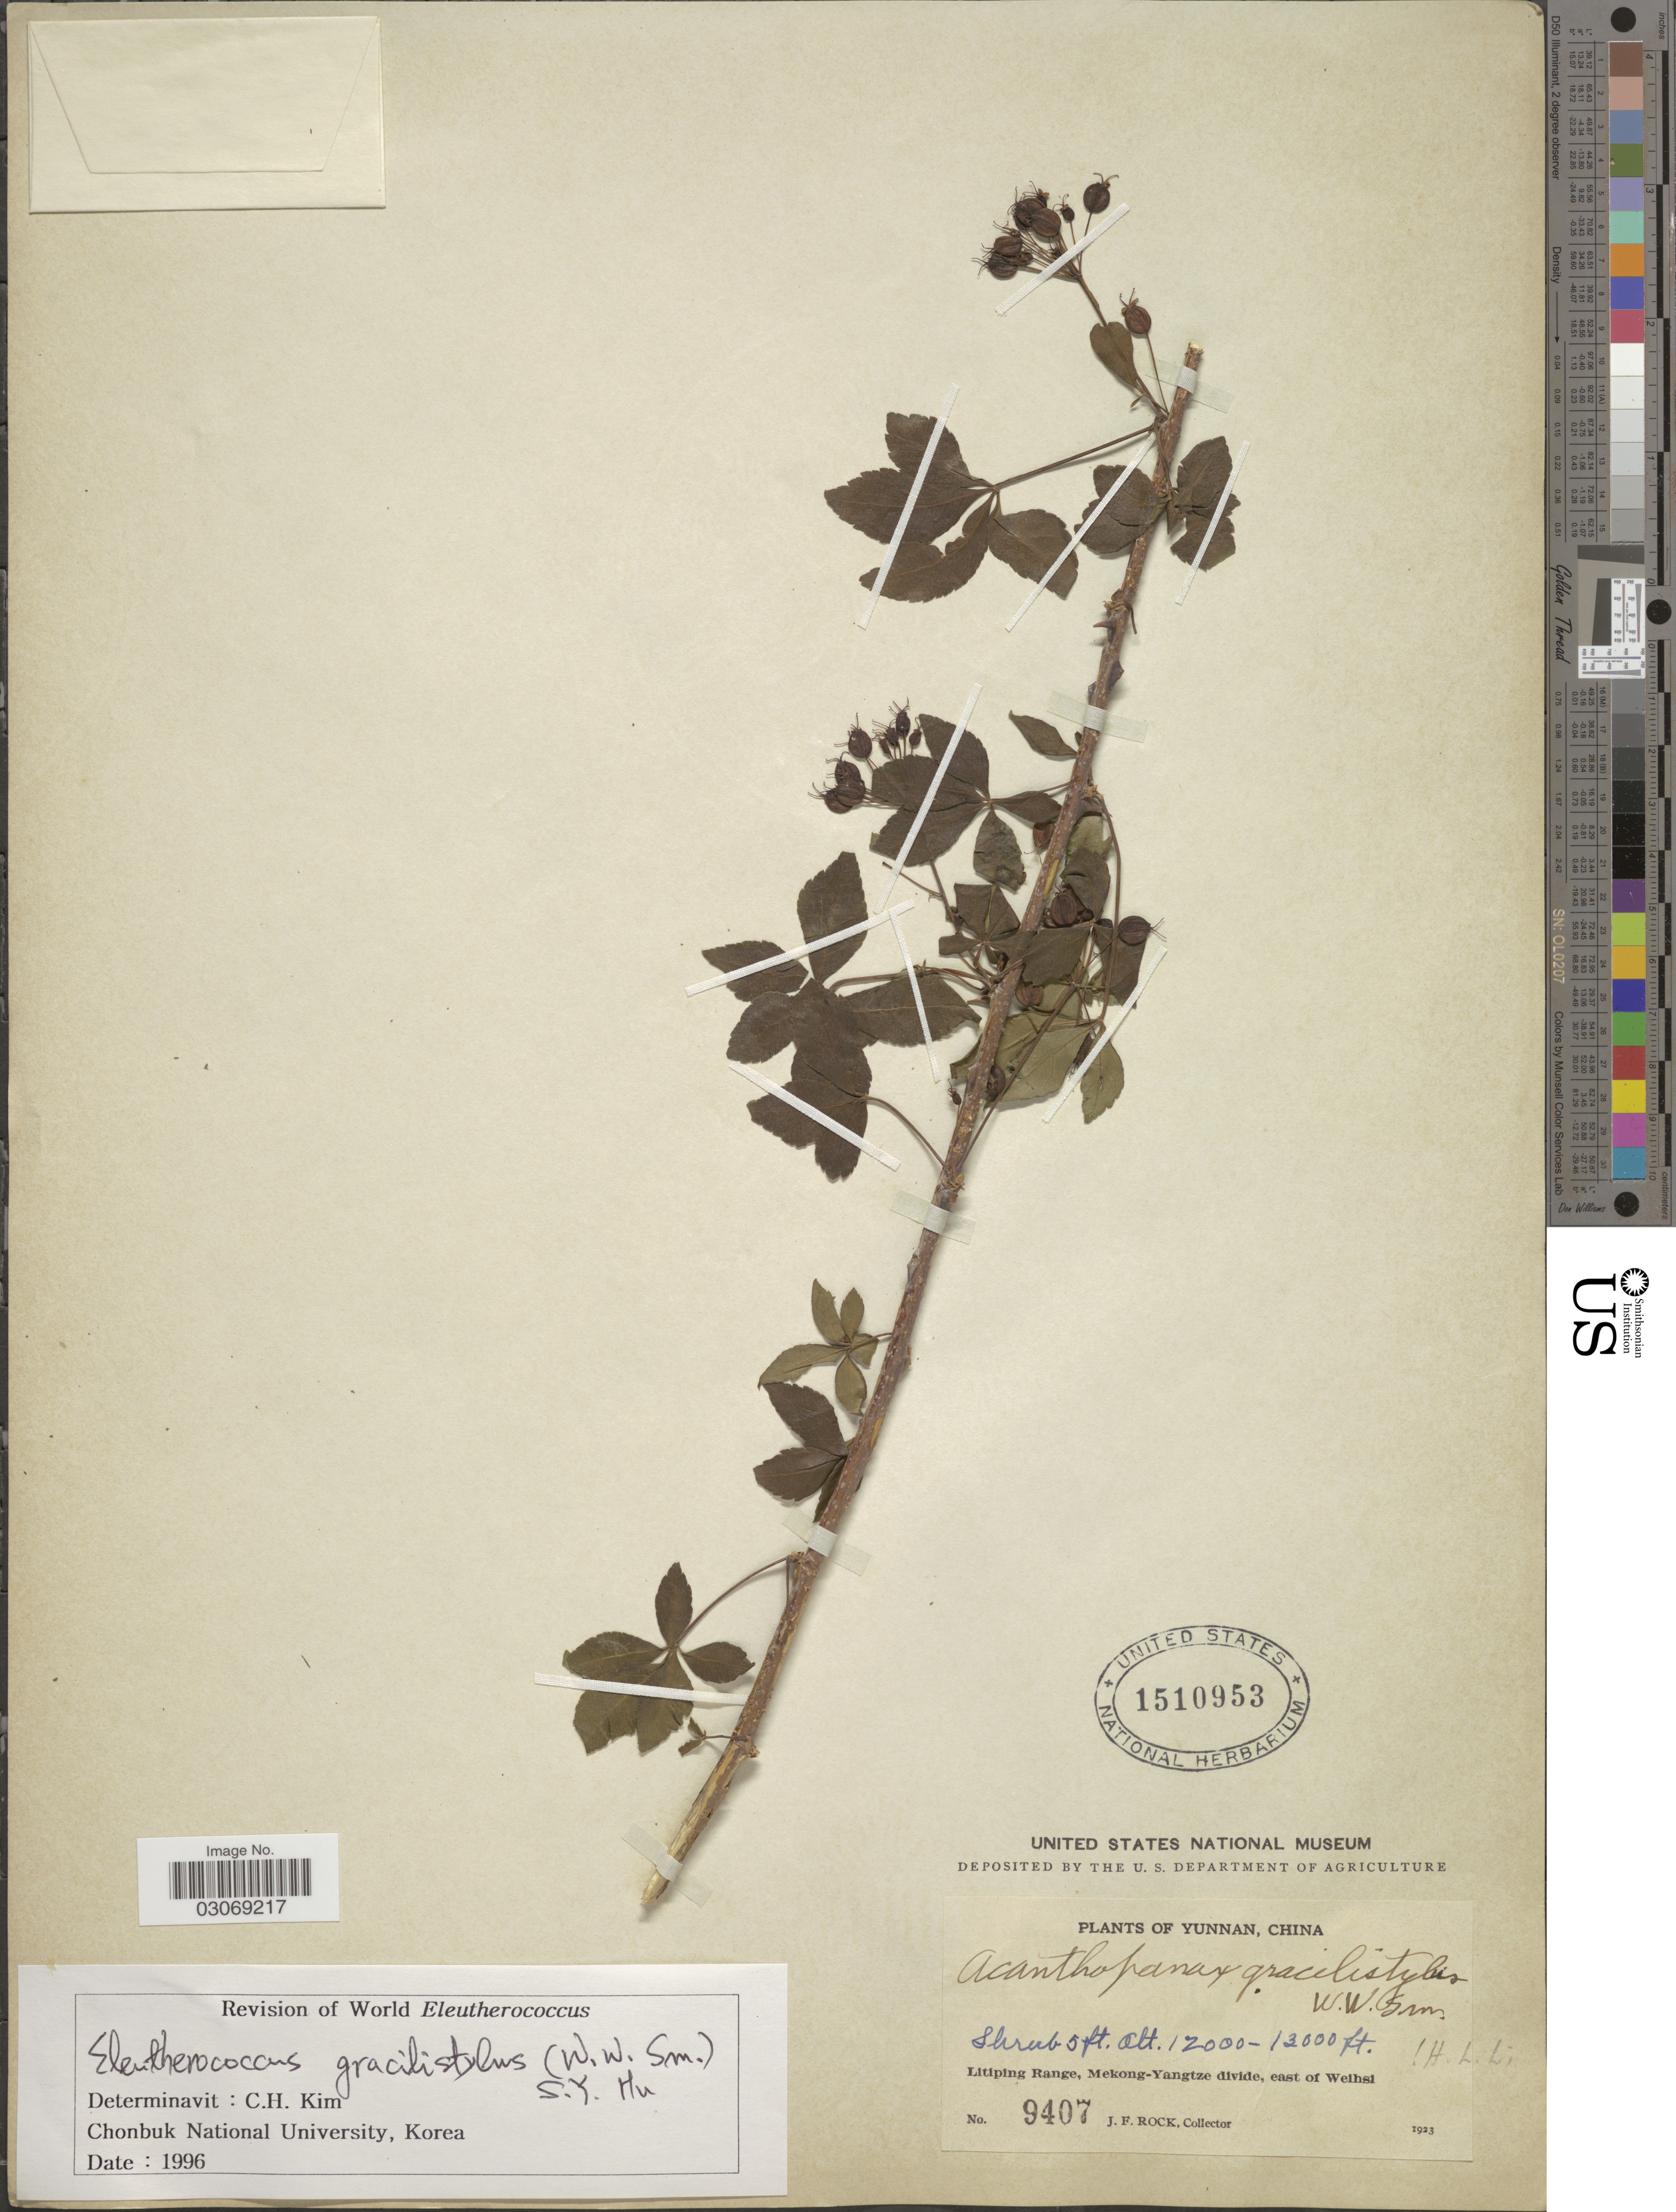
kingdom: Plantae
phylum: Tracheophyta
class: Magnoliopsida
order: Apiales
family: Araliaceae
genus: Eleutherococcus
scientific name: Eleutherococcus gracilistylus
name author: (W.W. Sm.) S.Y. Hu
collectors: J. Rock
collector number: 9407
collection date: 1923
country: China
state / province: Yunnan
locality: Litiping Range, Mekong-Yangtze divide, east of Weihsi.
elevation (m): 3658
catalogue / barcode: US 1510953